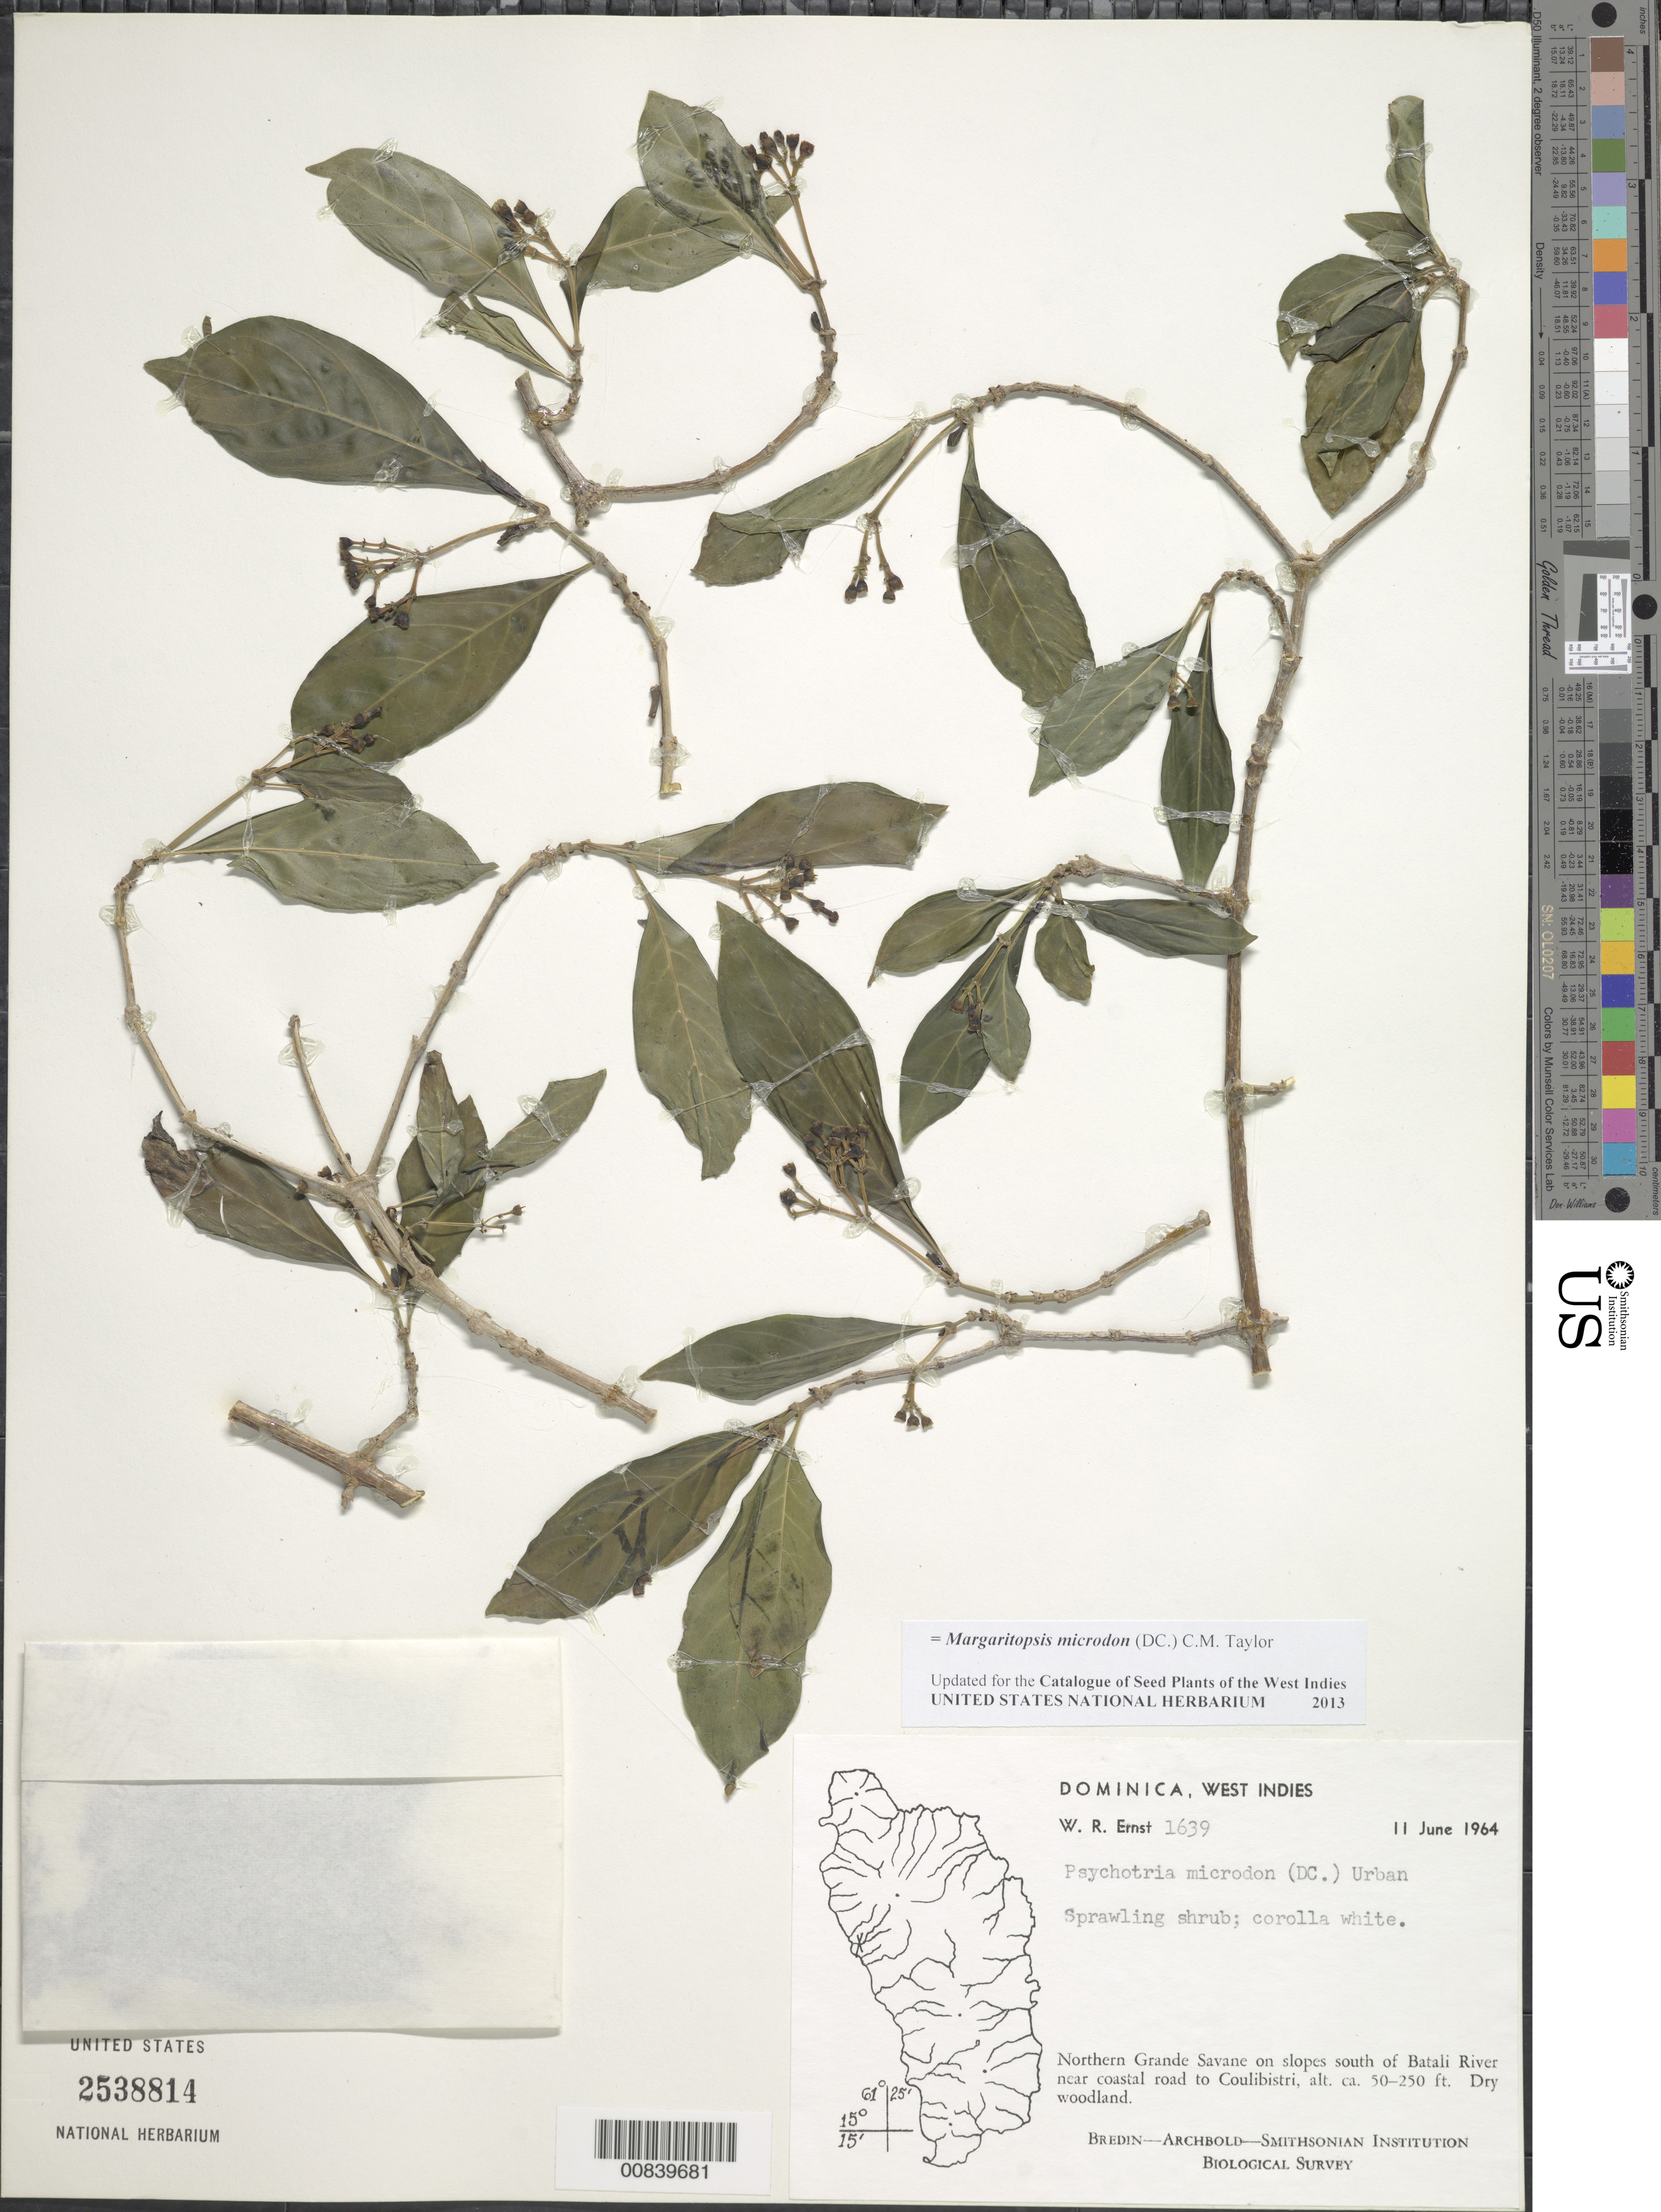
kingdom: Plantae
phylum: Tracheophyta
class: Magnoliopsida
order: Gentianales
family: Rubiaceae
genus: Margaritopsis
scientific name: Margaritopsis microdon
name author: (DC.) C.M. Taylor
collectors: W. R. Ernst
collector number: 1639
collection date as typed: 11 Jun 1964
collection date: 1964-06-11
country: Dominica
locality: Northern Grande Savane on slopes south of Batali River, near coastal road to Coulibistri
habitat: Dry woodland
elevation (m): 15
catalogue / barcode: US 2538814